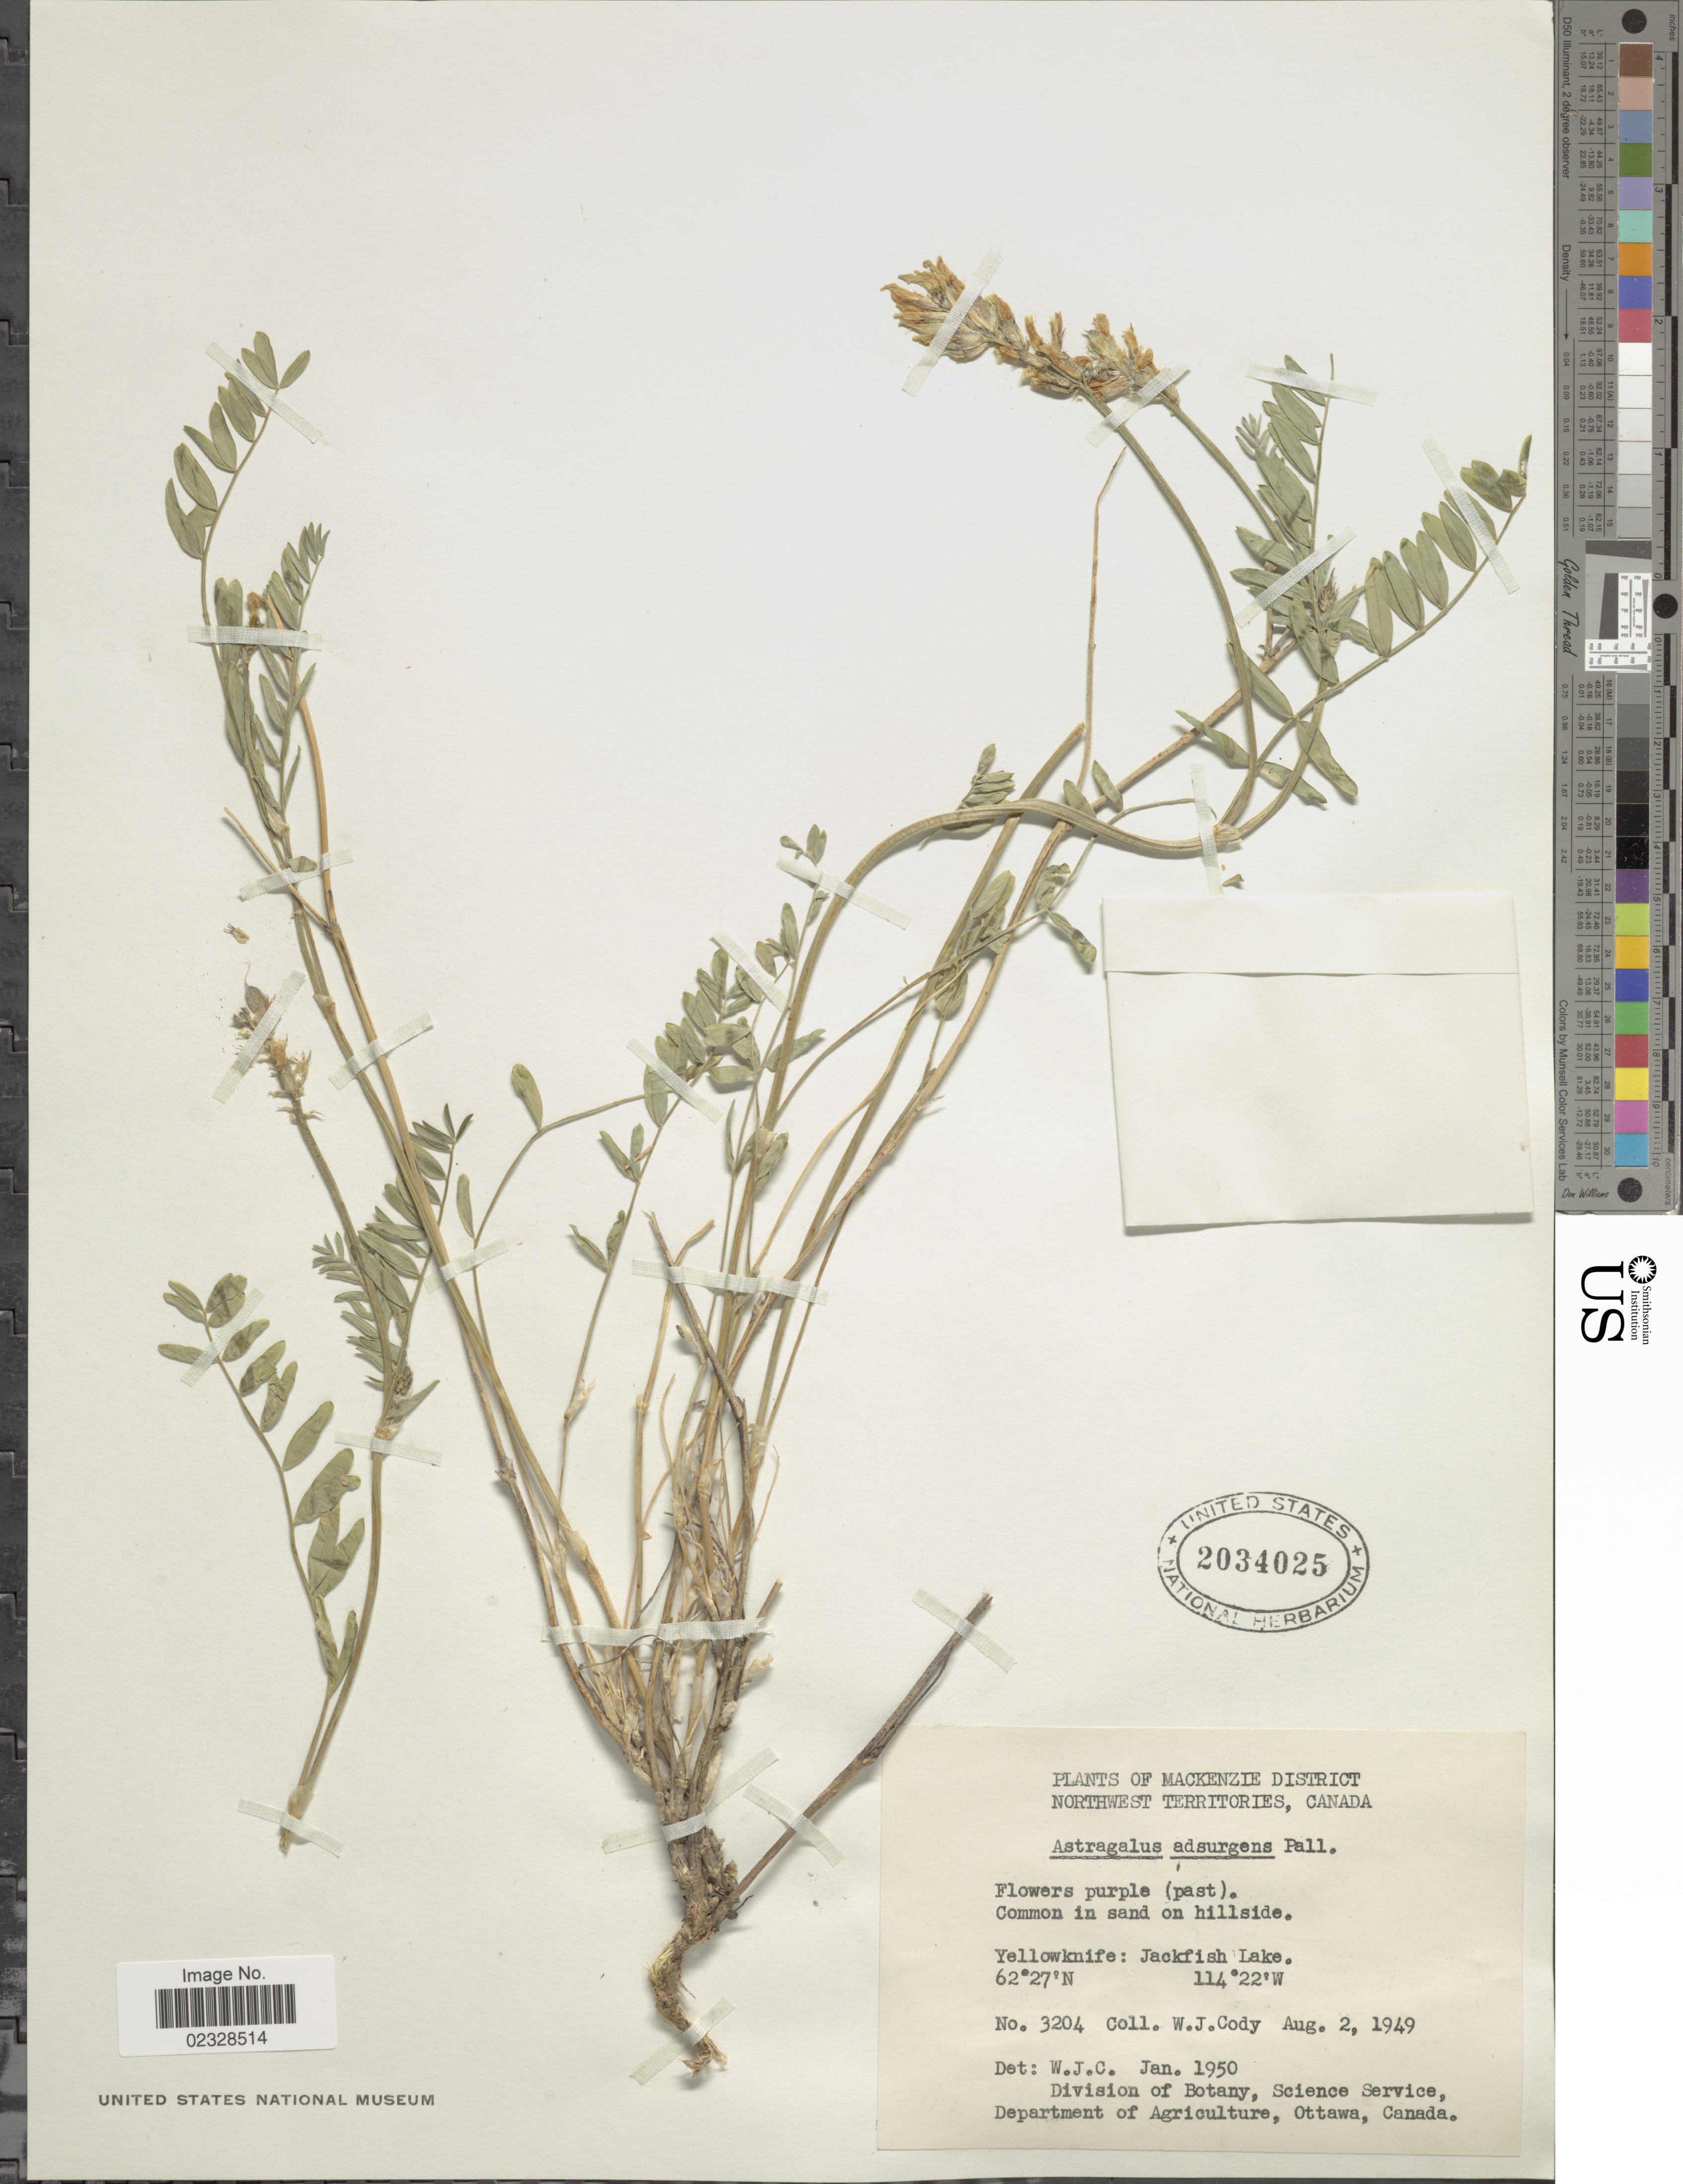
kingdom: Plantae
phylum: Tracheophyta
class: Magnoliopsida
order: Fabales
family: Fabaceae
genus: Astragalus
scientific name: Astragalus adsurgens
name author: Pall.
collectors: W. Cody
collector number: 3204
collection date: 1949-08-02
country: Canada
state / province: Northwest Territories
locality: Mackenzie District. Northwest Territories. Yellowknife: Jackfish Lake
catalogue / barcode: US 2034025